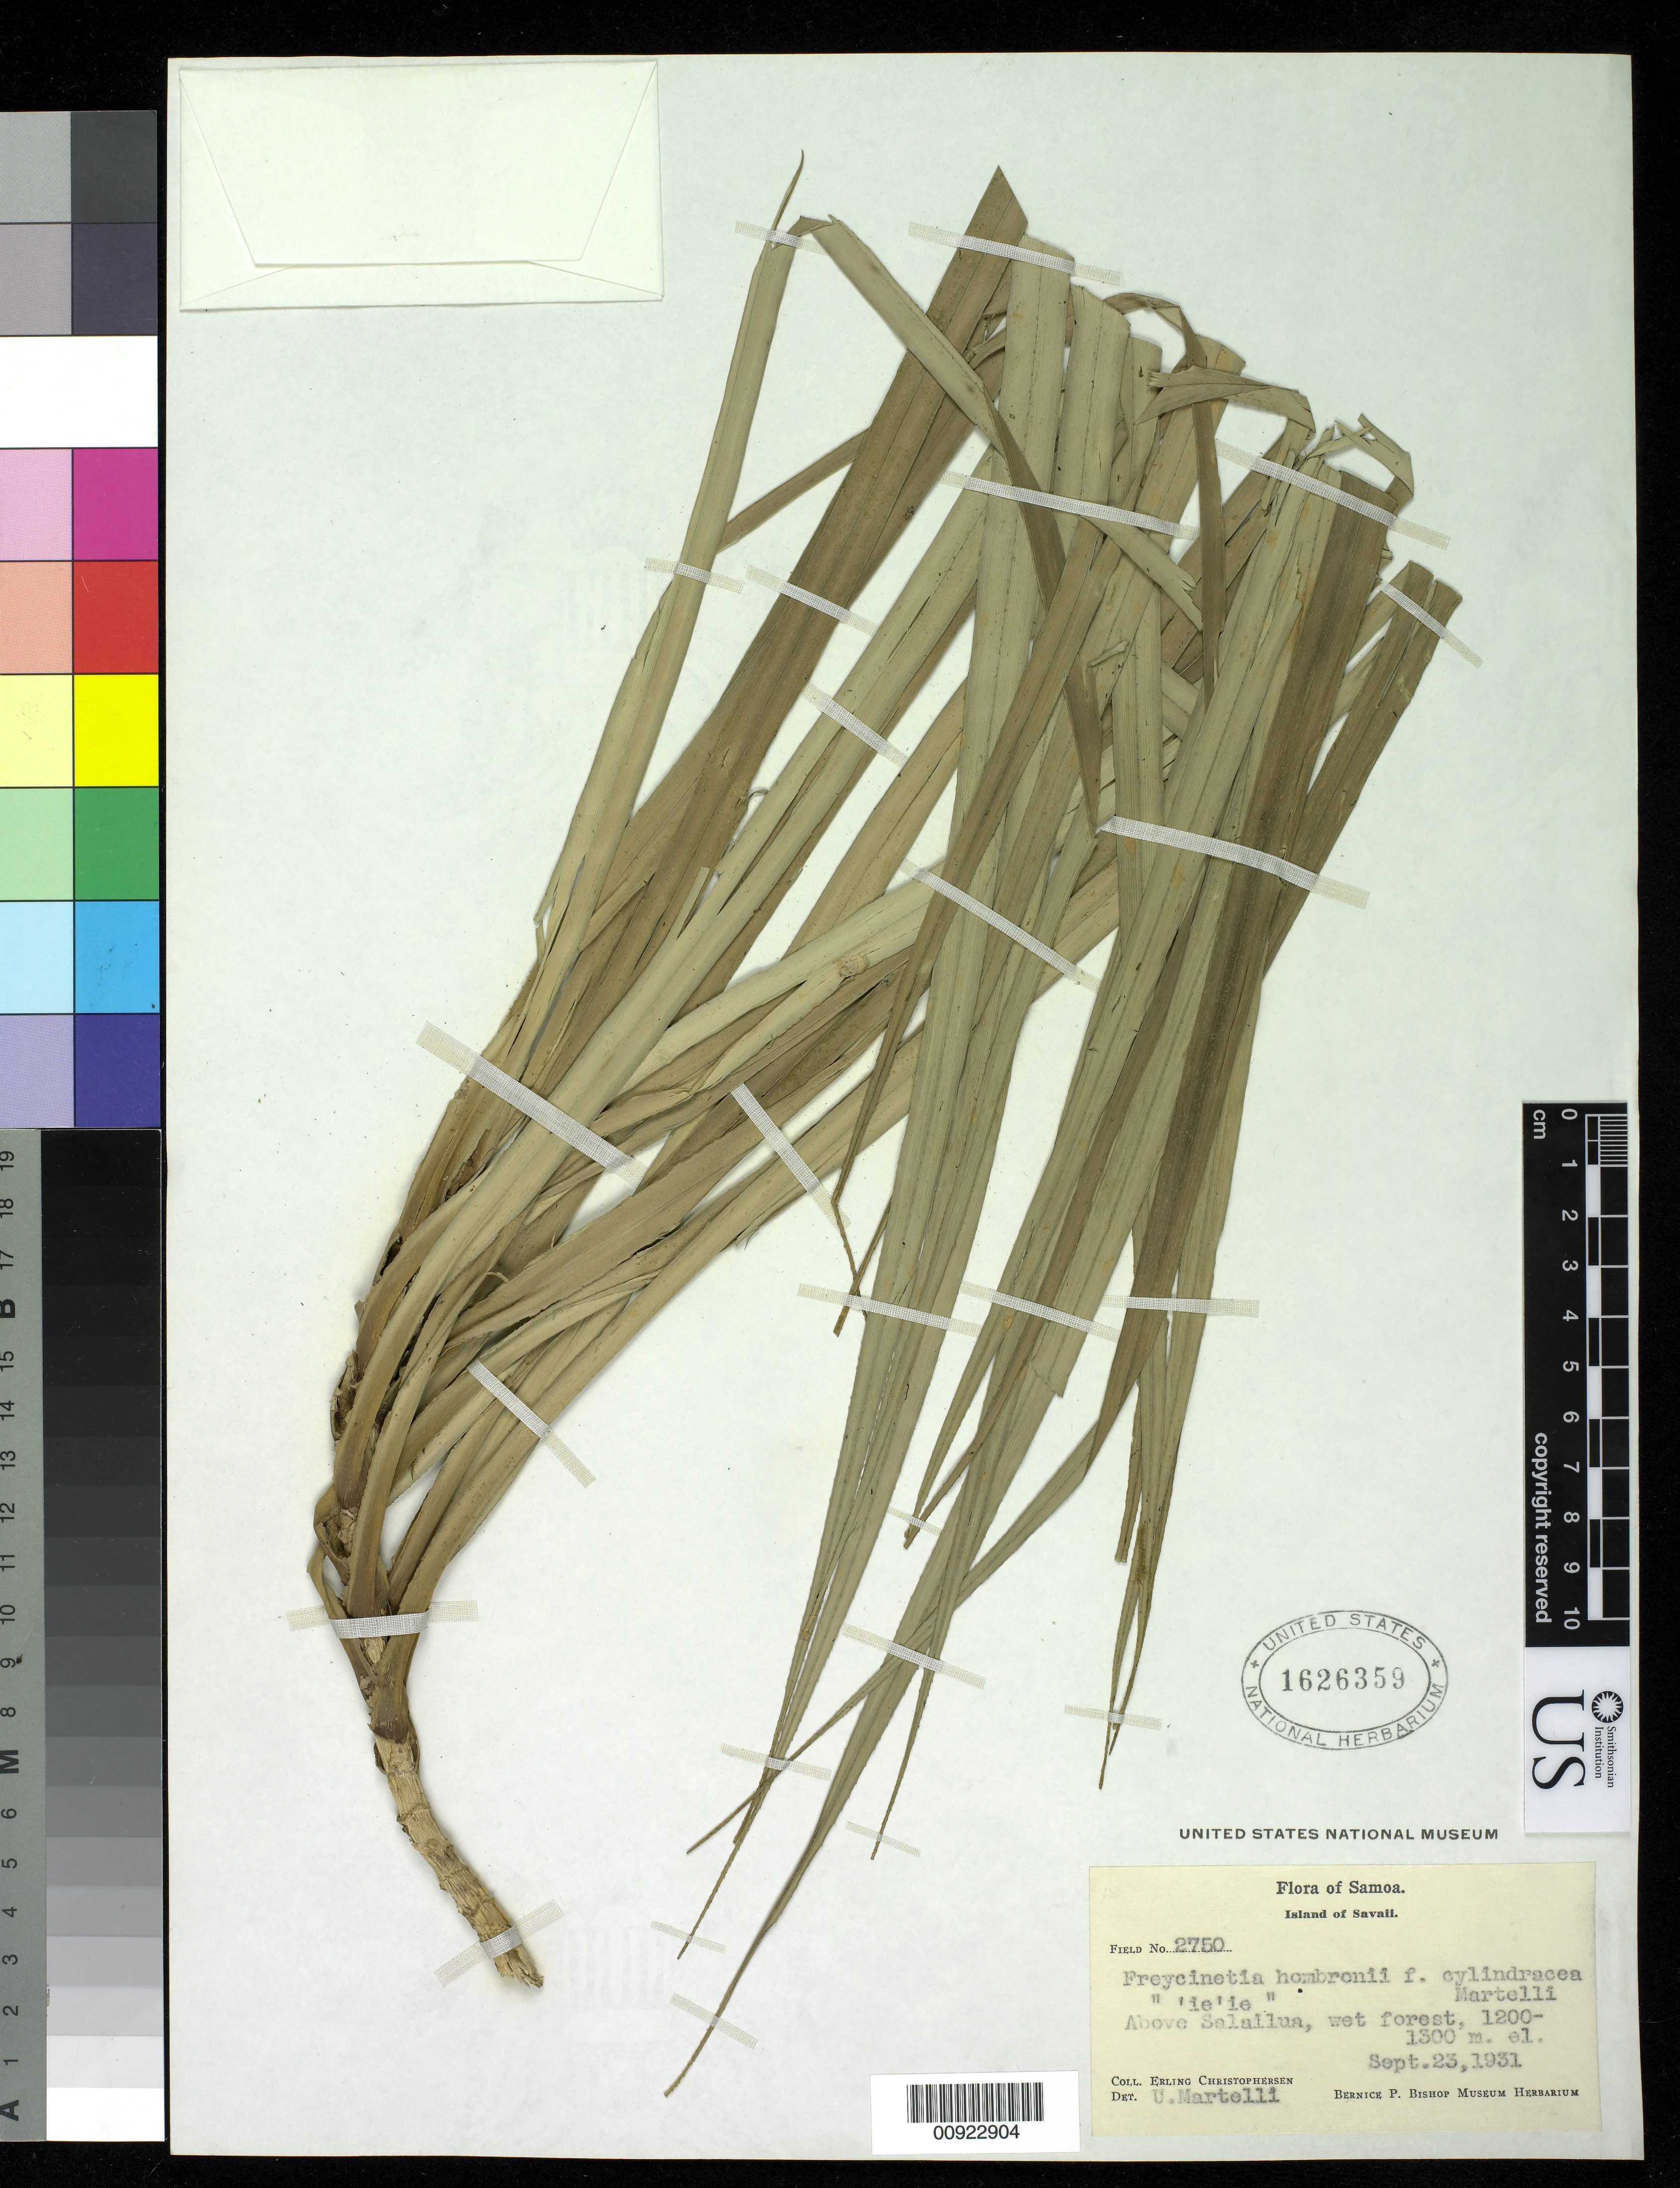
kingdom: Plantae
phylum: Tracheophyta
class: Liliopsida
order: Pandanales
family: Pandanaceae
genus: Freycinetia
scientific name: Freycinetia inermis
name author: Ridl.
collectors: E. Christophersen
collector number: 2750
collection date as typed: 23 Sep 1931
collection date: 1931-09-23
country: Samoa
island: Savai'i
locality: Above Salallua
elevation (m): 1200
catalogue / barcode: US 1626359